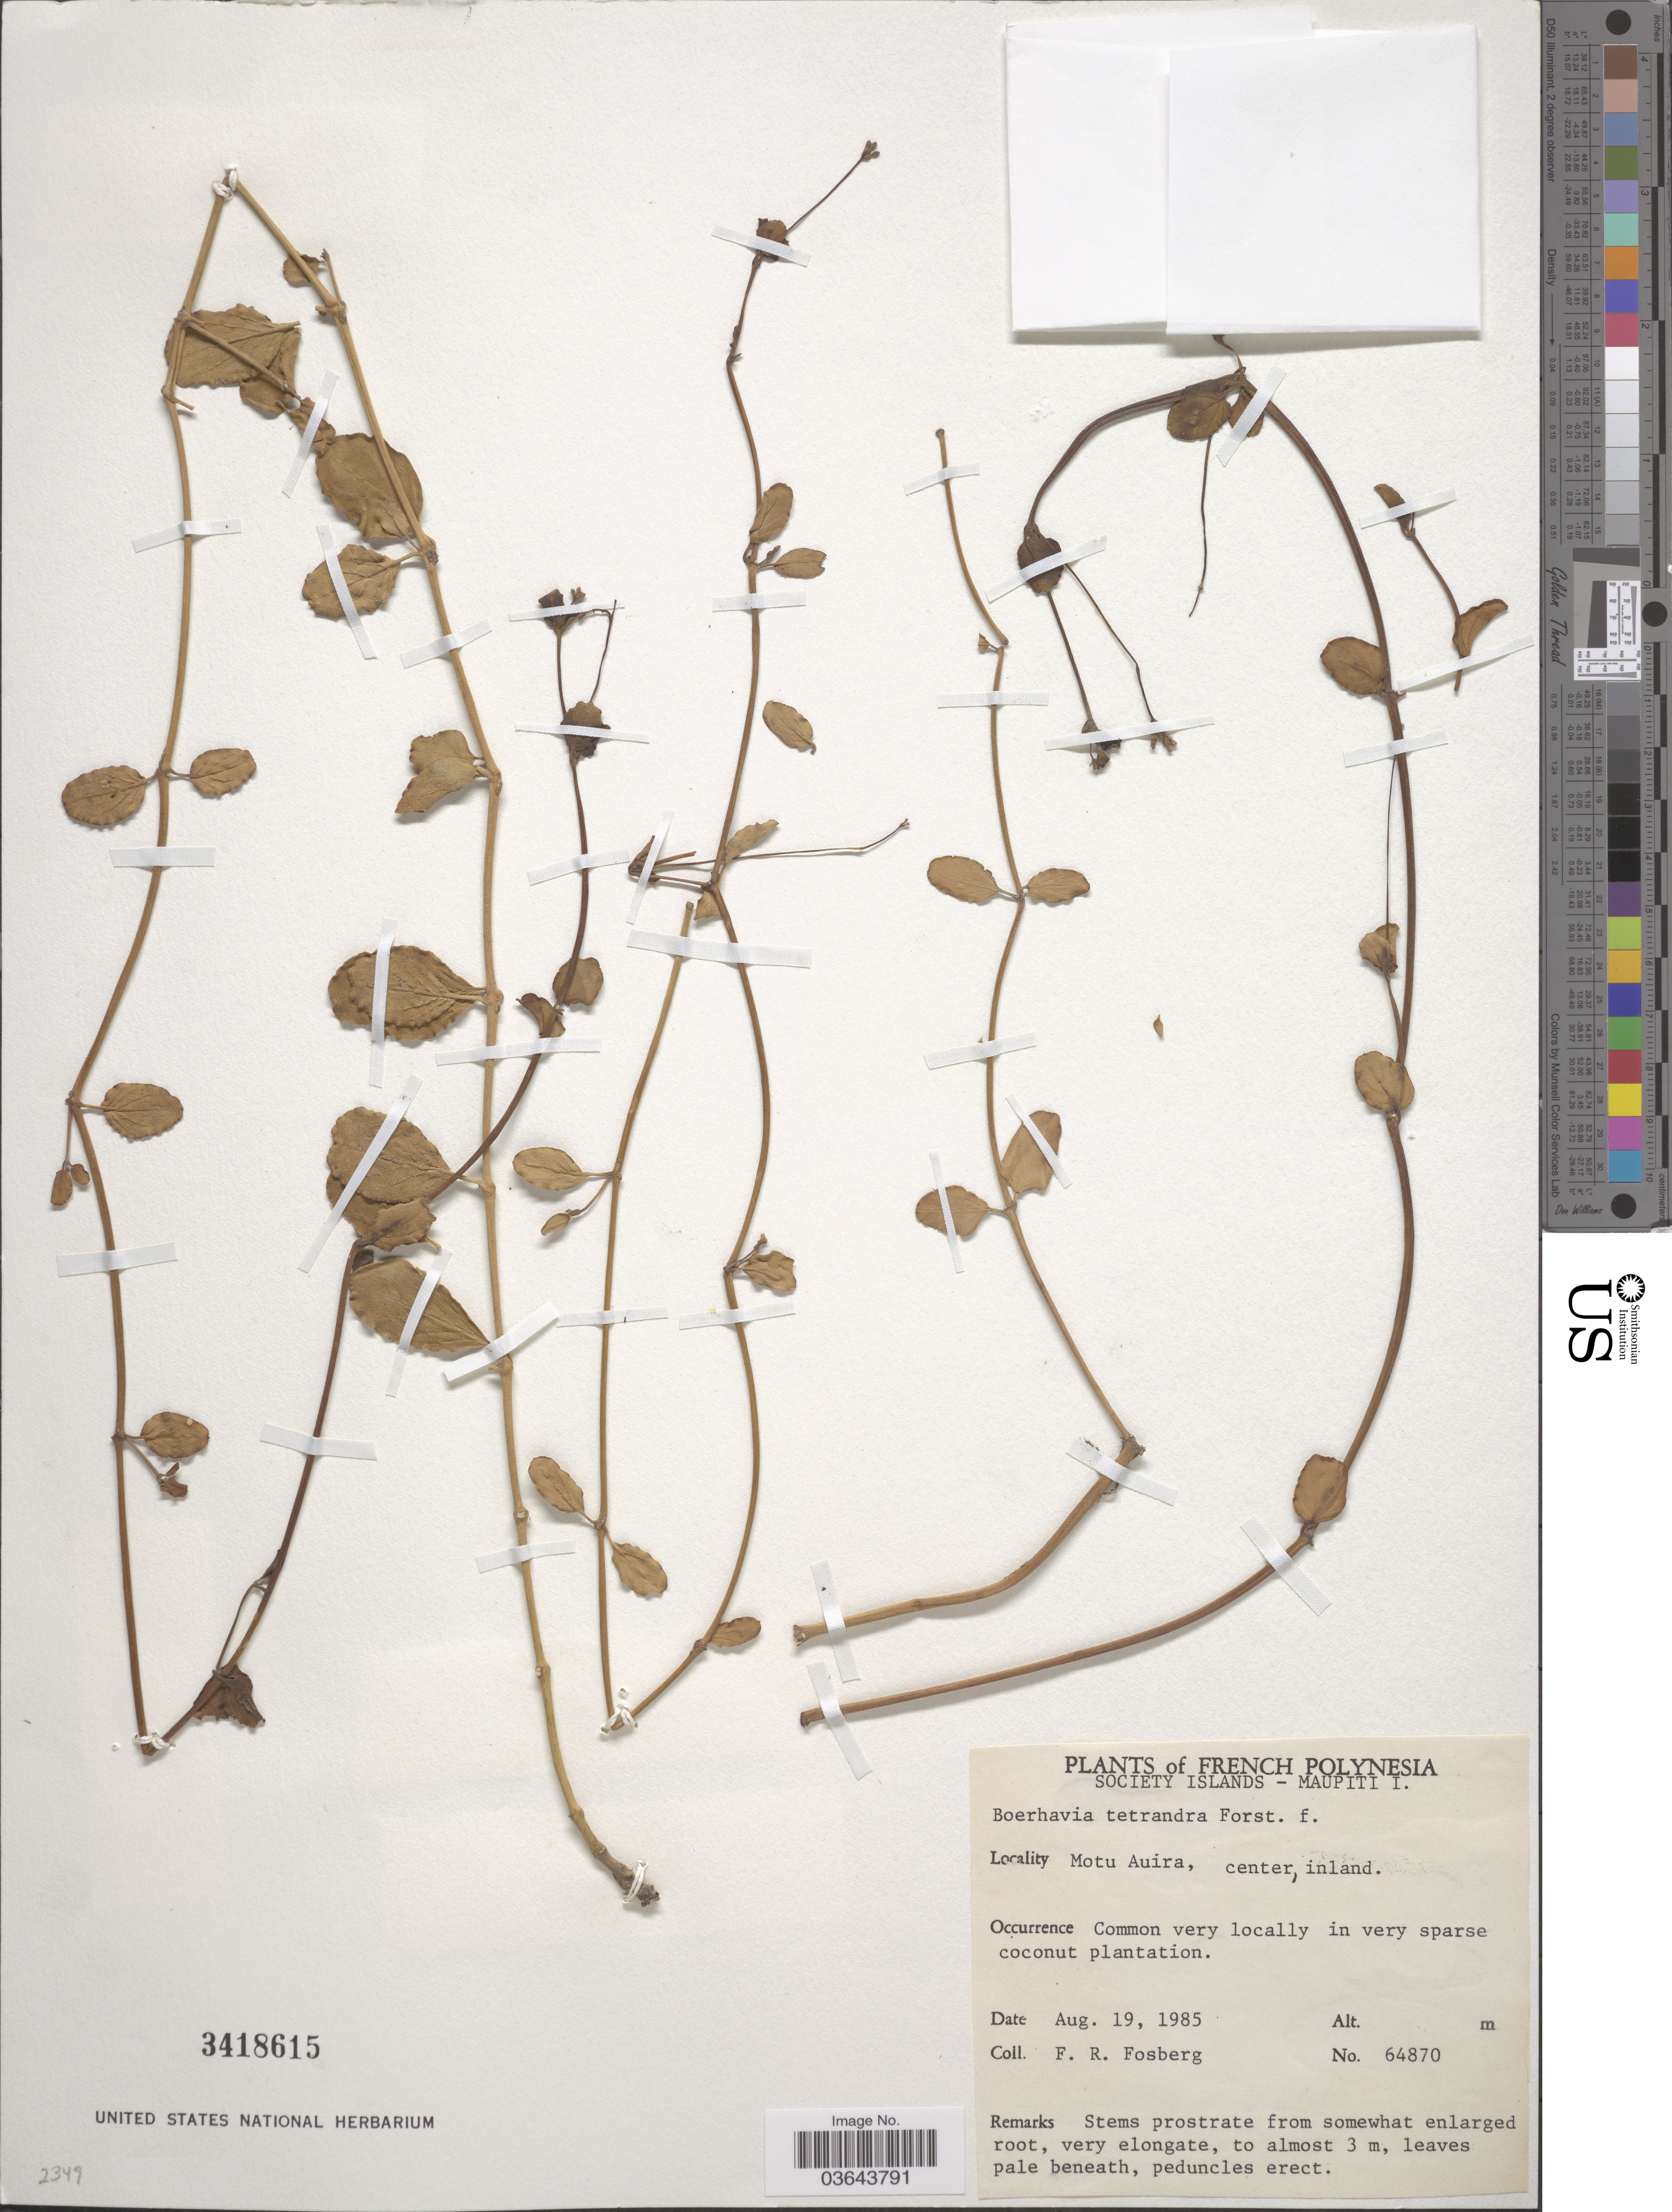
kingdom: Plantae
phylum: Tracheophyta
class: Magnoliopsida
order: Caryophyllales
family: Nyctaginaceae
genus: Boerhavia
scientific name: Boerhavia tetrandra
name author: G. Forst.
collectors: F. R. Fosberg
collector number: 64870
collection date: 1985-08-19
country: French Polynesia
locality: Society Islands-Maupiti I. Motu Auira, center inland.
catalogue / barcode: US 3418615